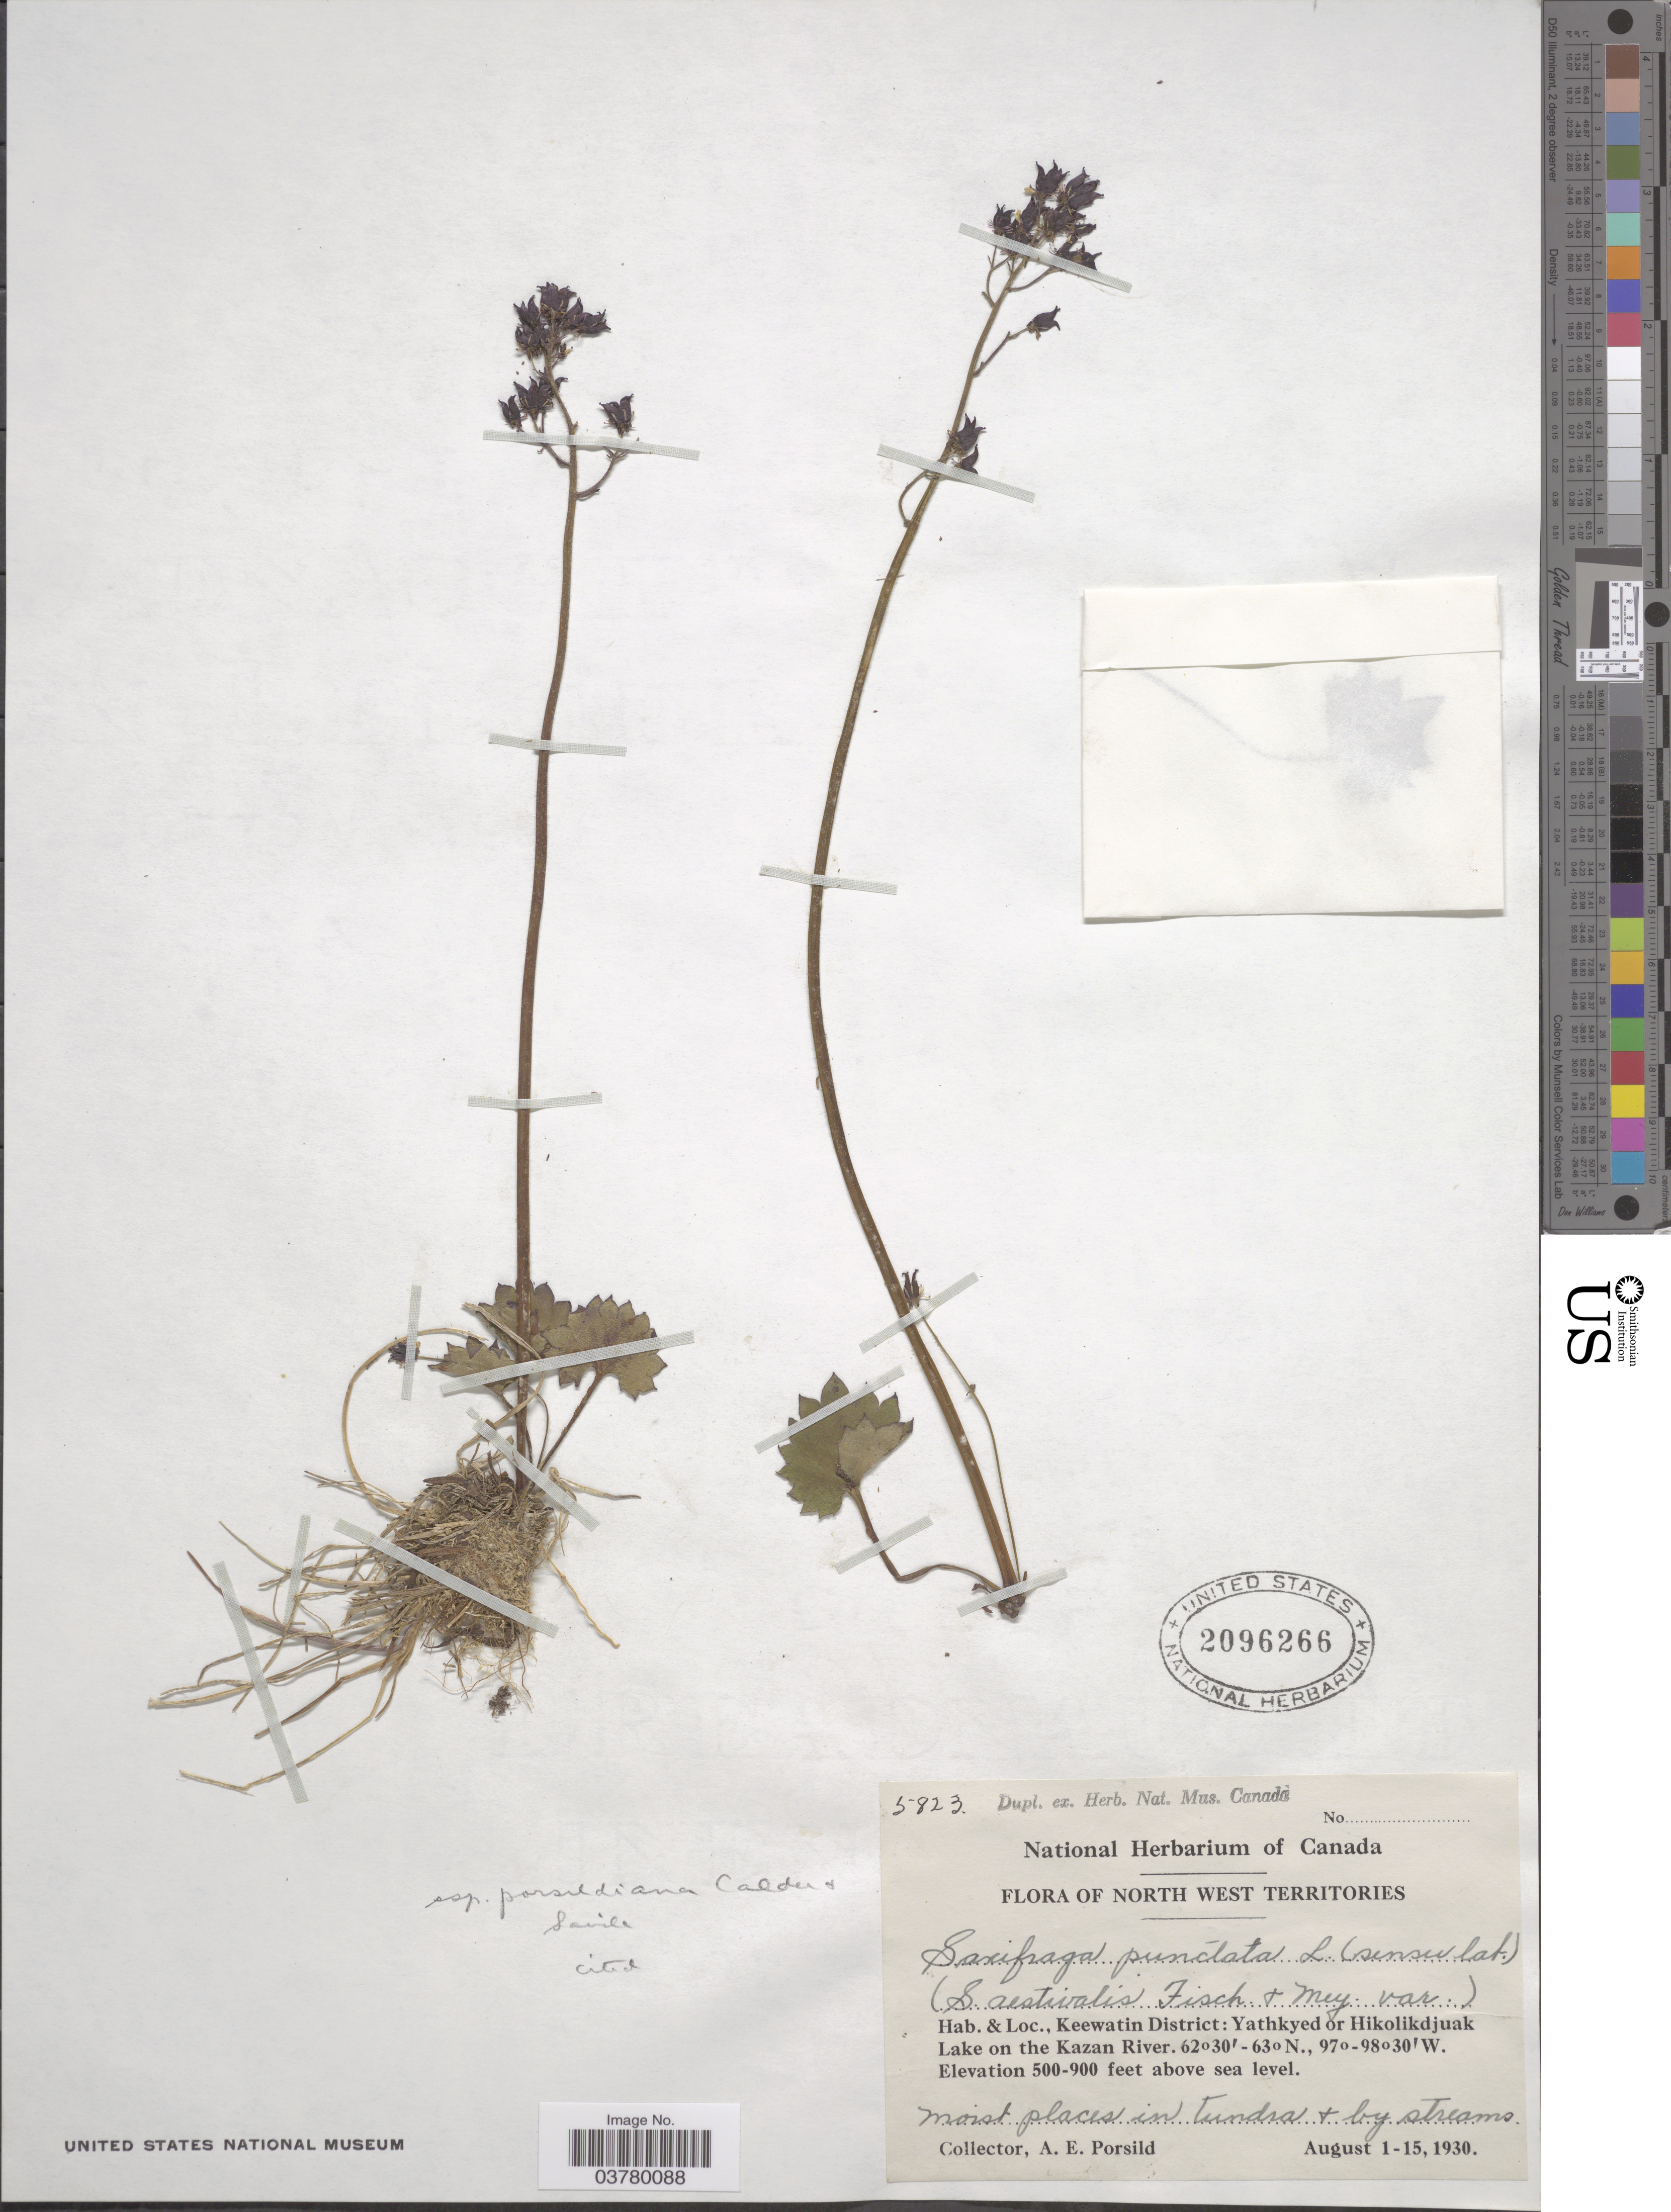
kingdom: Plantae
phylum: Tracheophyta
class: Magnoliopsida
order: Saxifragales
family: Saxifragaceae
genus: Micranthes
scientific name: Micranthes nelsoniana var. porsildiana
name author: (Calder & Savile) Gornall & H. Ohba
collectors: A. E. Porsild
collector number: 5823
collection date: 1930-08-01/1930-08-15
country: Canada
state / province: Northwest Territories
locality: Keewatin District: Yathkyed or Hikolikdjuak Lake on the Kazan River.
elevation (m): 152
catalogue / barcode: US 2096266